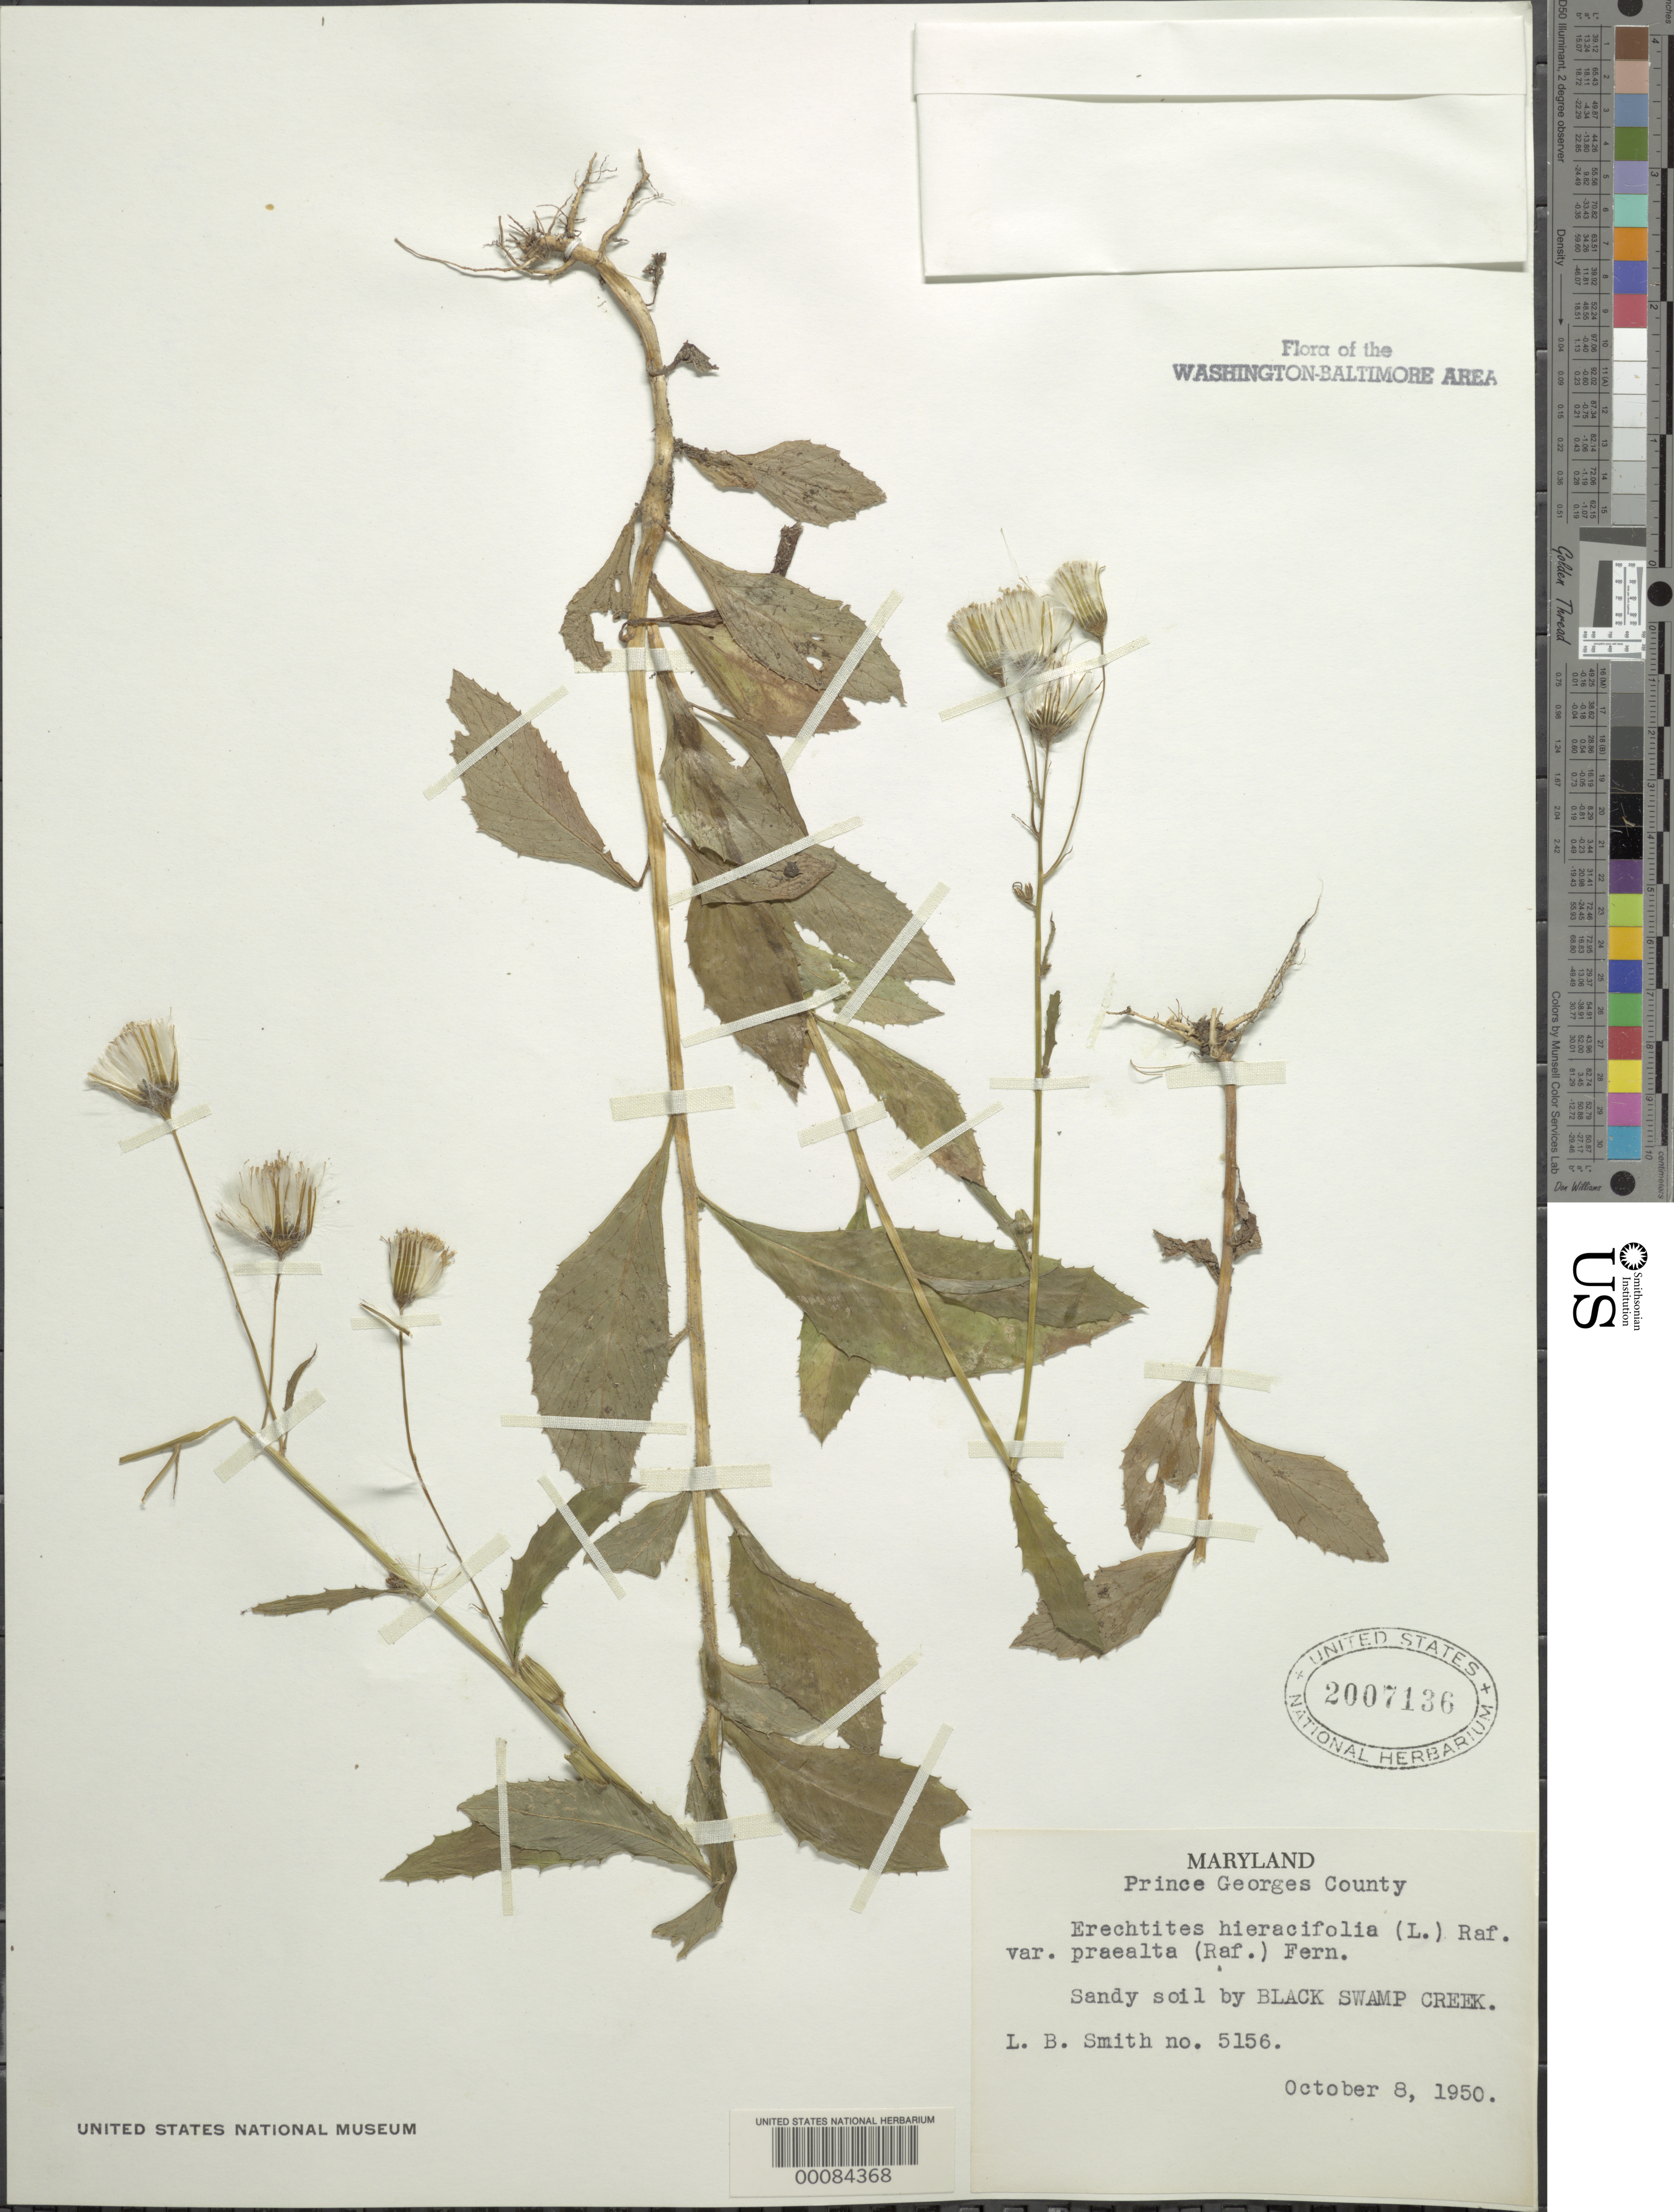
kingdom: Plantae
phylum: Tracheophyta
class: Magnoliopsida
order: Asterales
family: Asteraceae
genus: Erechtites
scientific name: Erechtites hieraciifolius var. praealtus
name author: (Raf.) Fernald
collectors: L. Smith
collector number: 5156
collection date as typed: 08 Oct 1950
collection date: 1950-10-08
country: United States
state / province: Maryland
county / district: Prince George's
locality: Black Swamp Creek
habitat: Sandy soil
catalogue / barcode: US 2007136